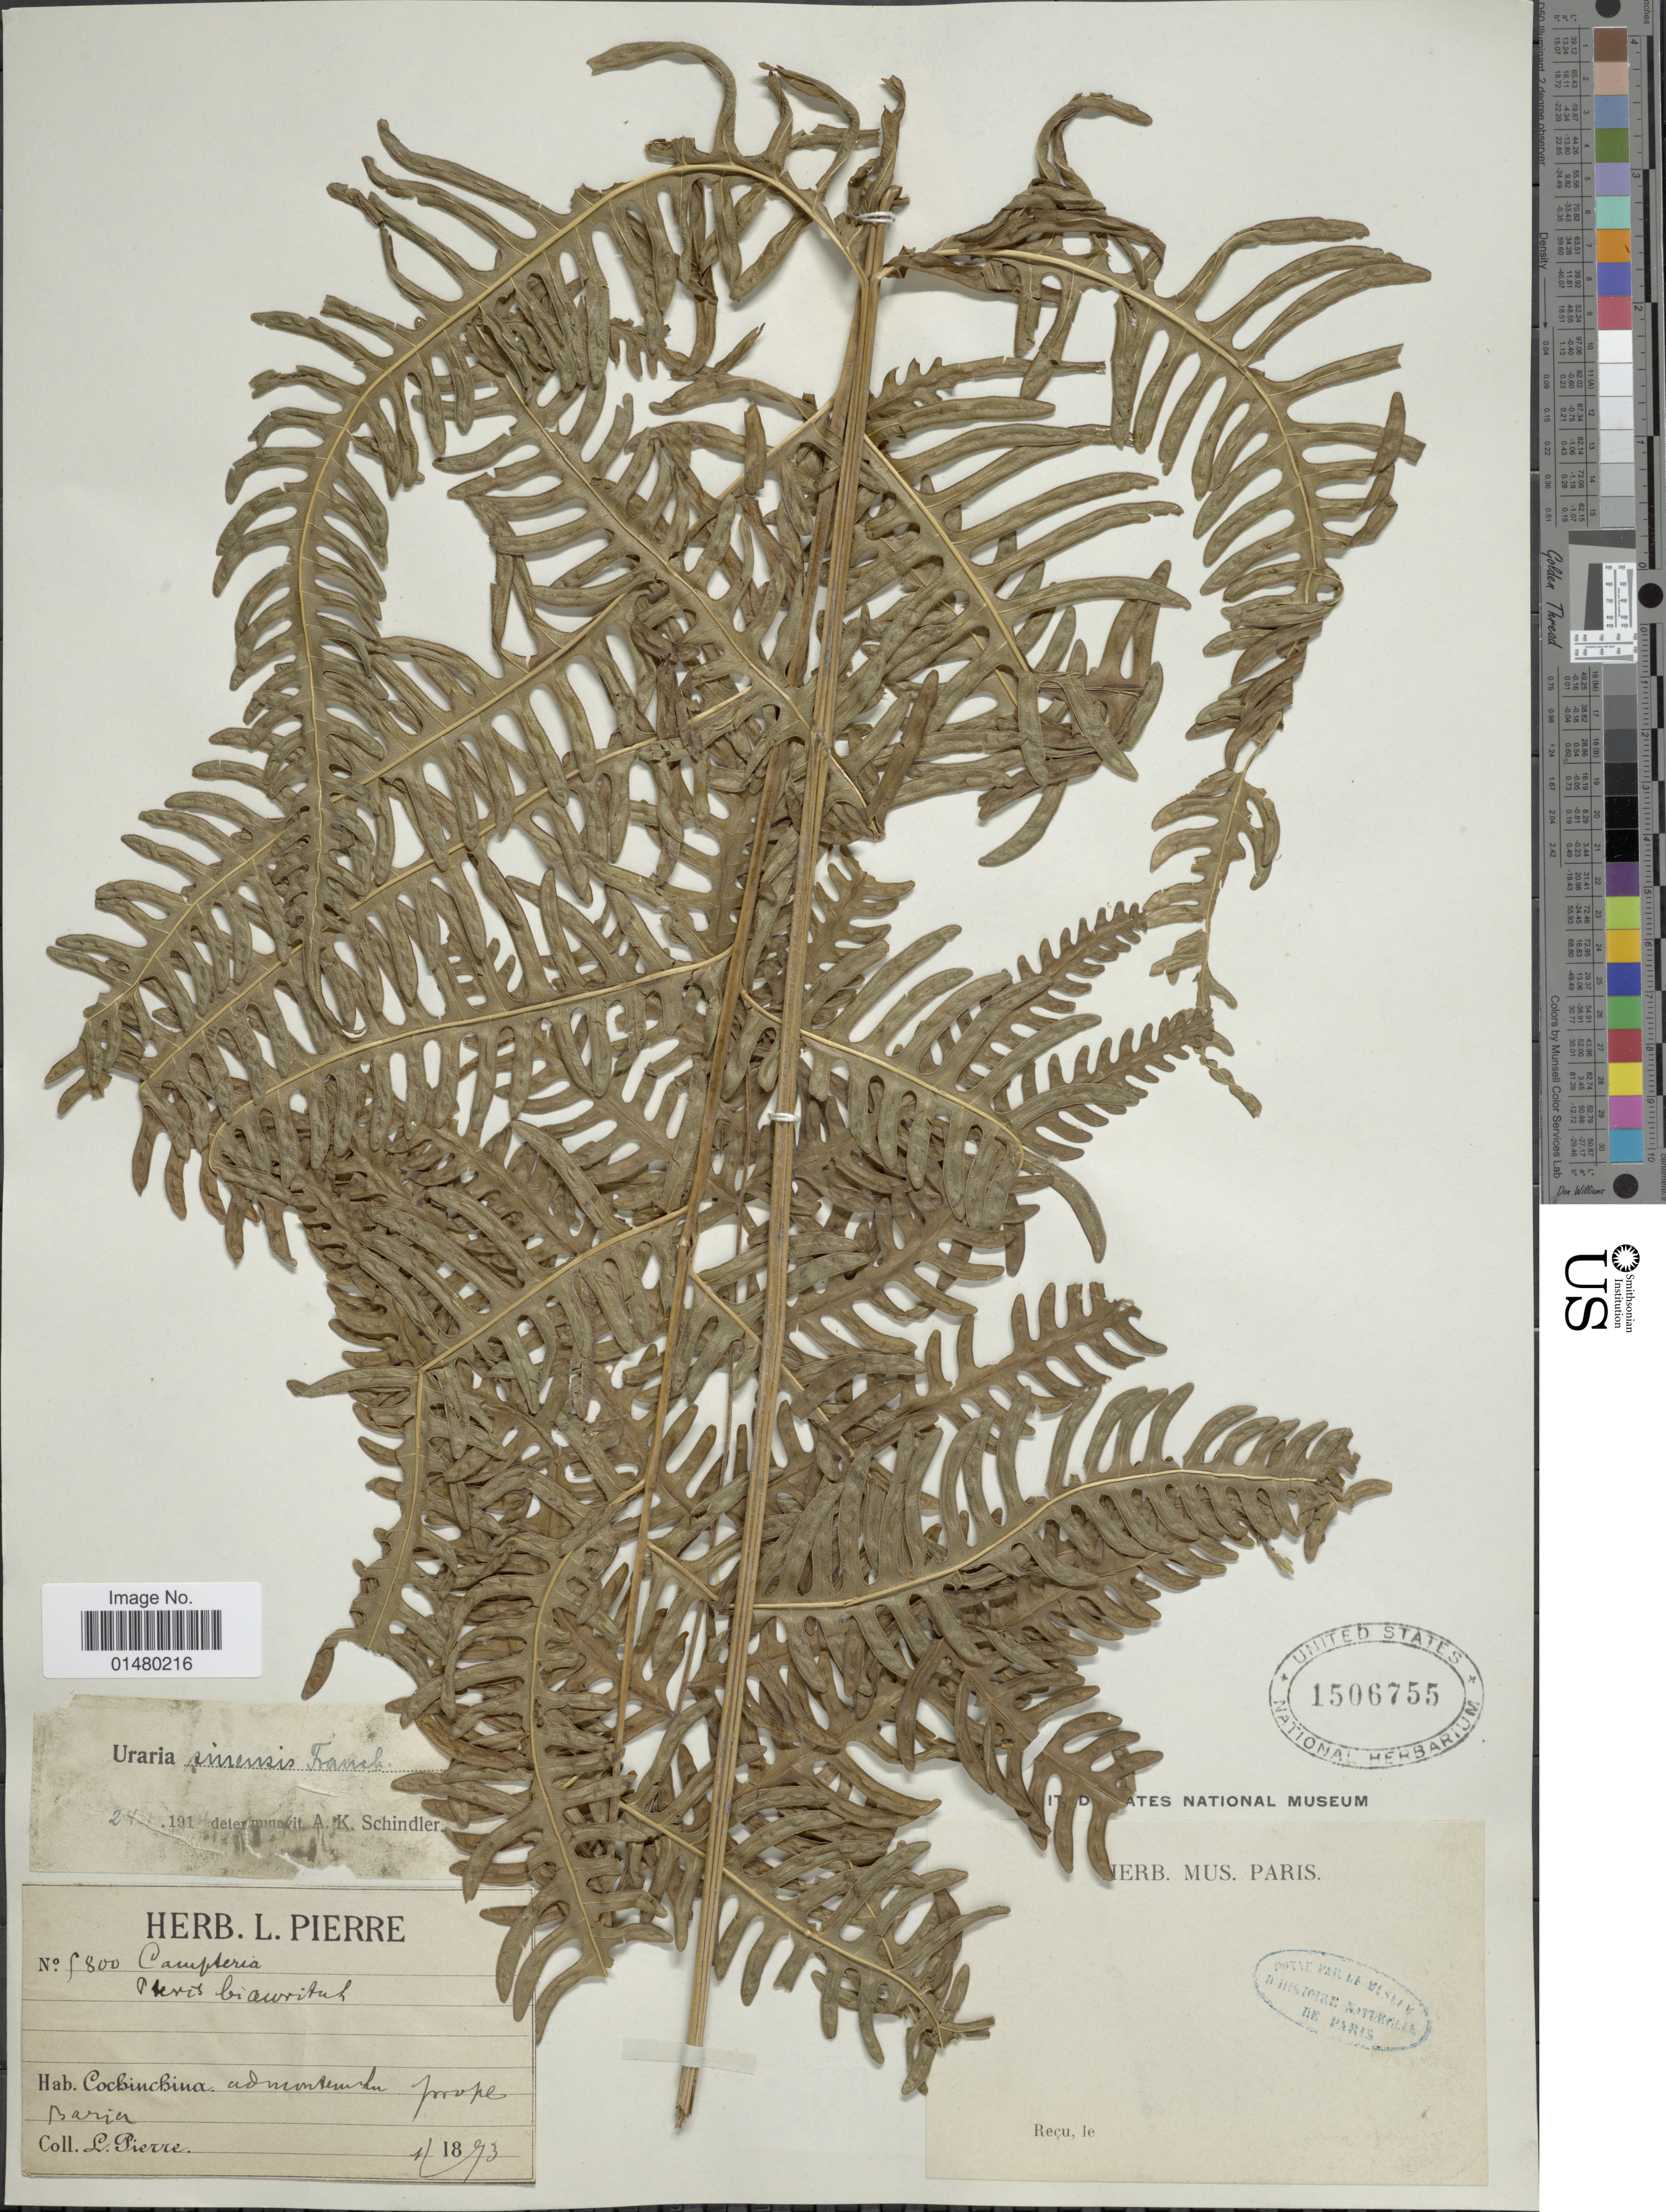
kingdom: Plantae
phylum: Tracheophyta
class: Polypodiopsida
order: Polypodiales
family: Pteridaceae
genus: Pteris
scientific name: Pteris biaurita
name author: L.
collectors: L. Pierre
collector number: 800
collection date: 1873-01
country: Vietnam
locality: Cochinchina, ad [illegible text]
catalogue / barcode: US 1506755